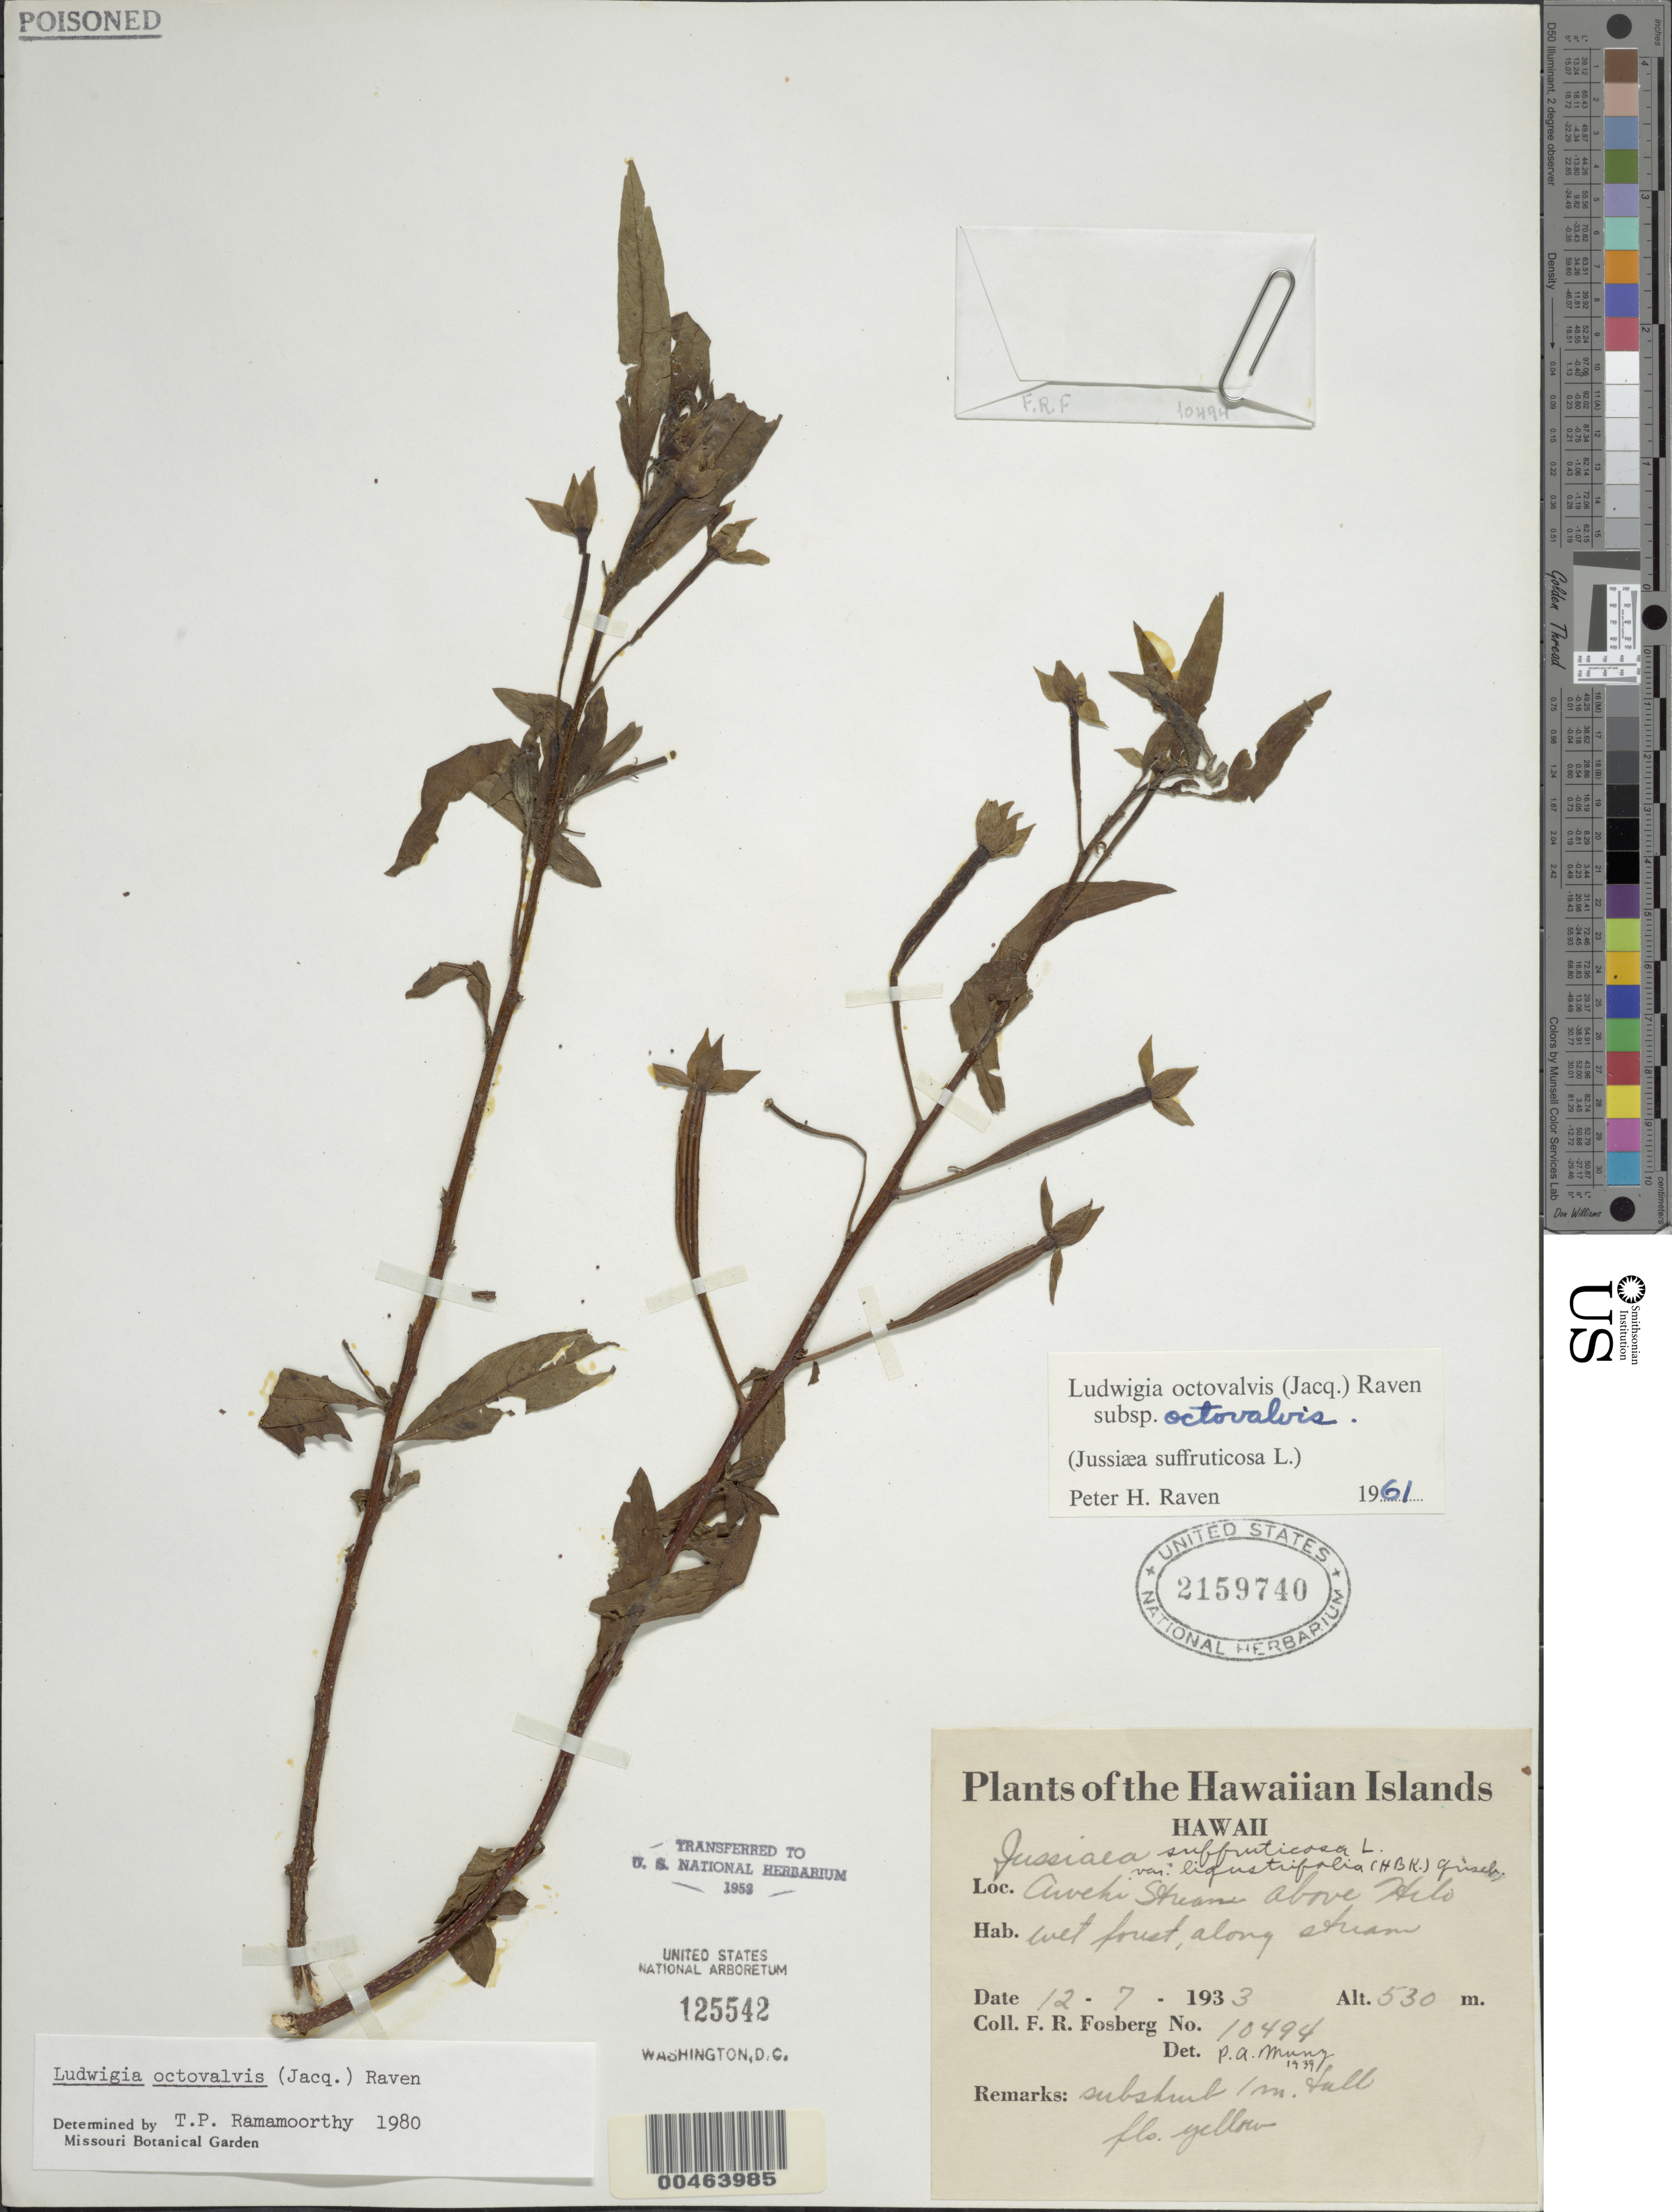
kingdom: Plantae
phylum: Tracheophyta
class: Magnoliopsida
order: Myrtales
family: Onagraceae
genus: Ludwigia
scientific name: Ludwigia octovalvis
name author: (Jacq.) P.H. Raven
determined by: Ramamoorthy, T. P.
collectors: F. R. Fosberg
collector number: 10494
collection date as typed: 12 Jul 1933 or 7 Dec 1933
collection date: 1933-07-12 or 1933-12-07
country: United States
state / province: Hawaii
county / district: Hawaii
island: Hawaii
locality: Awehi Stream above Hilo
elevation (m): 530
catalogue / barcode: US 2159740